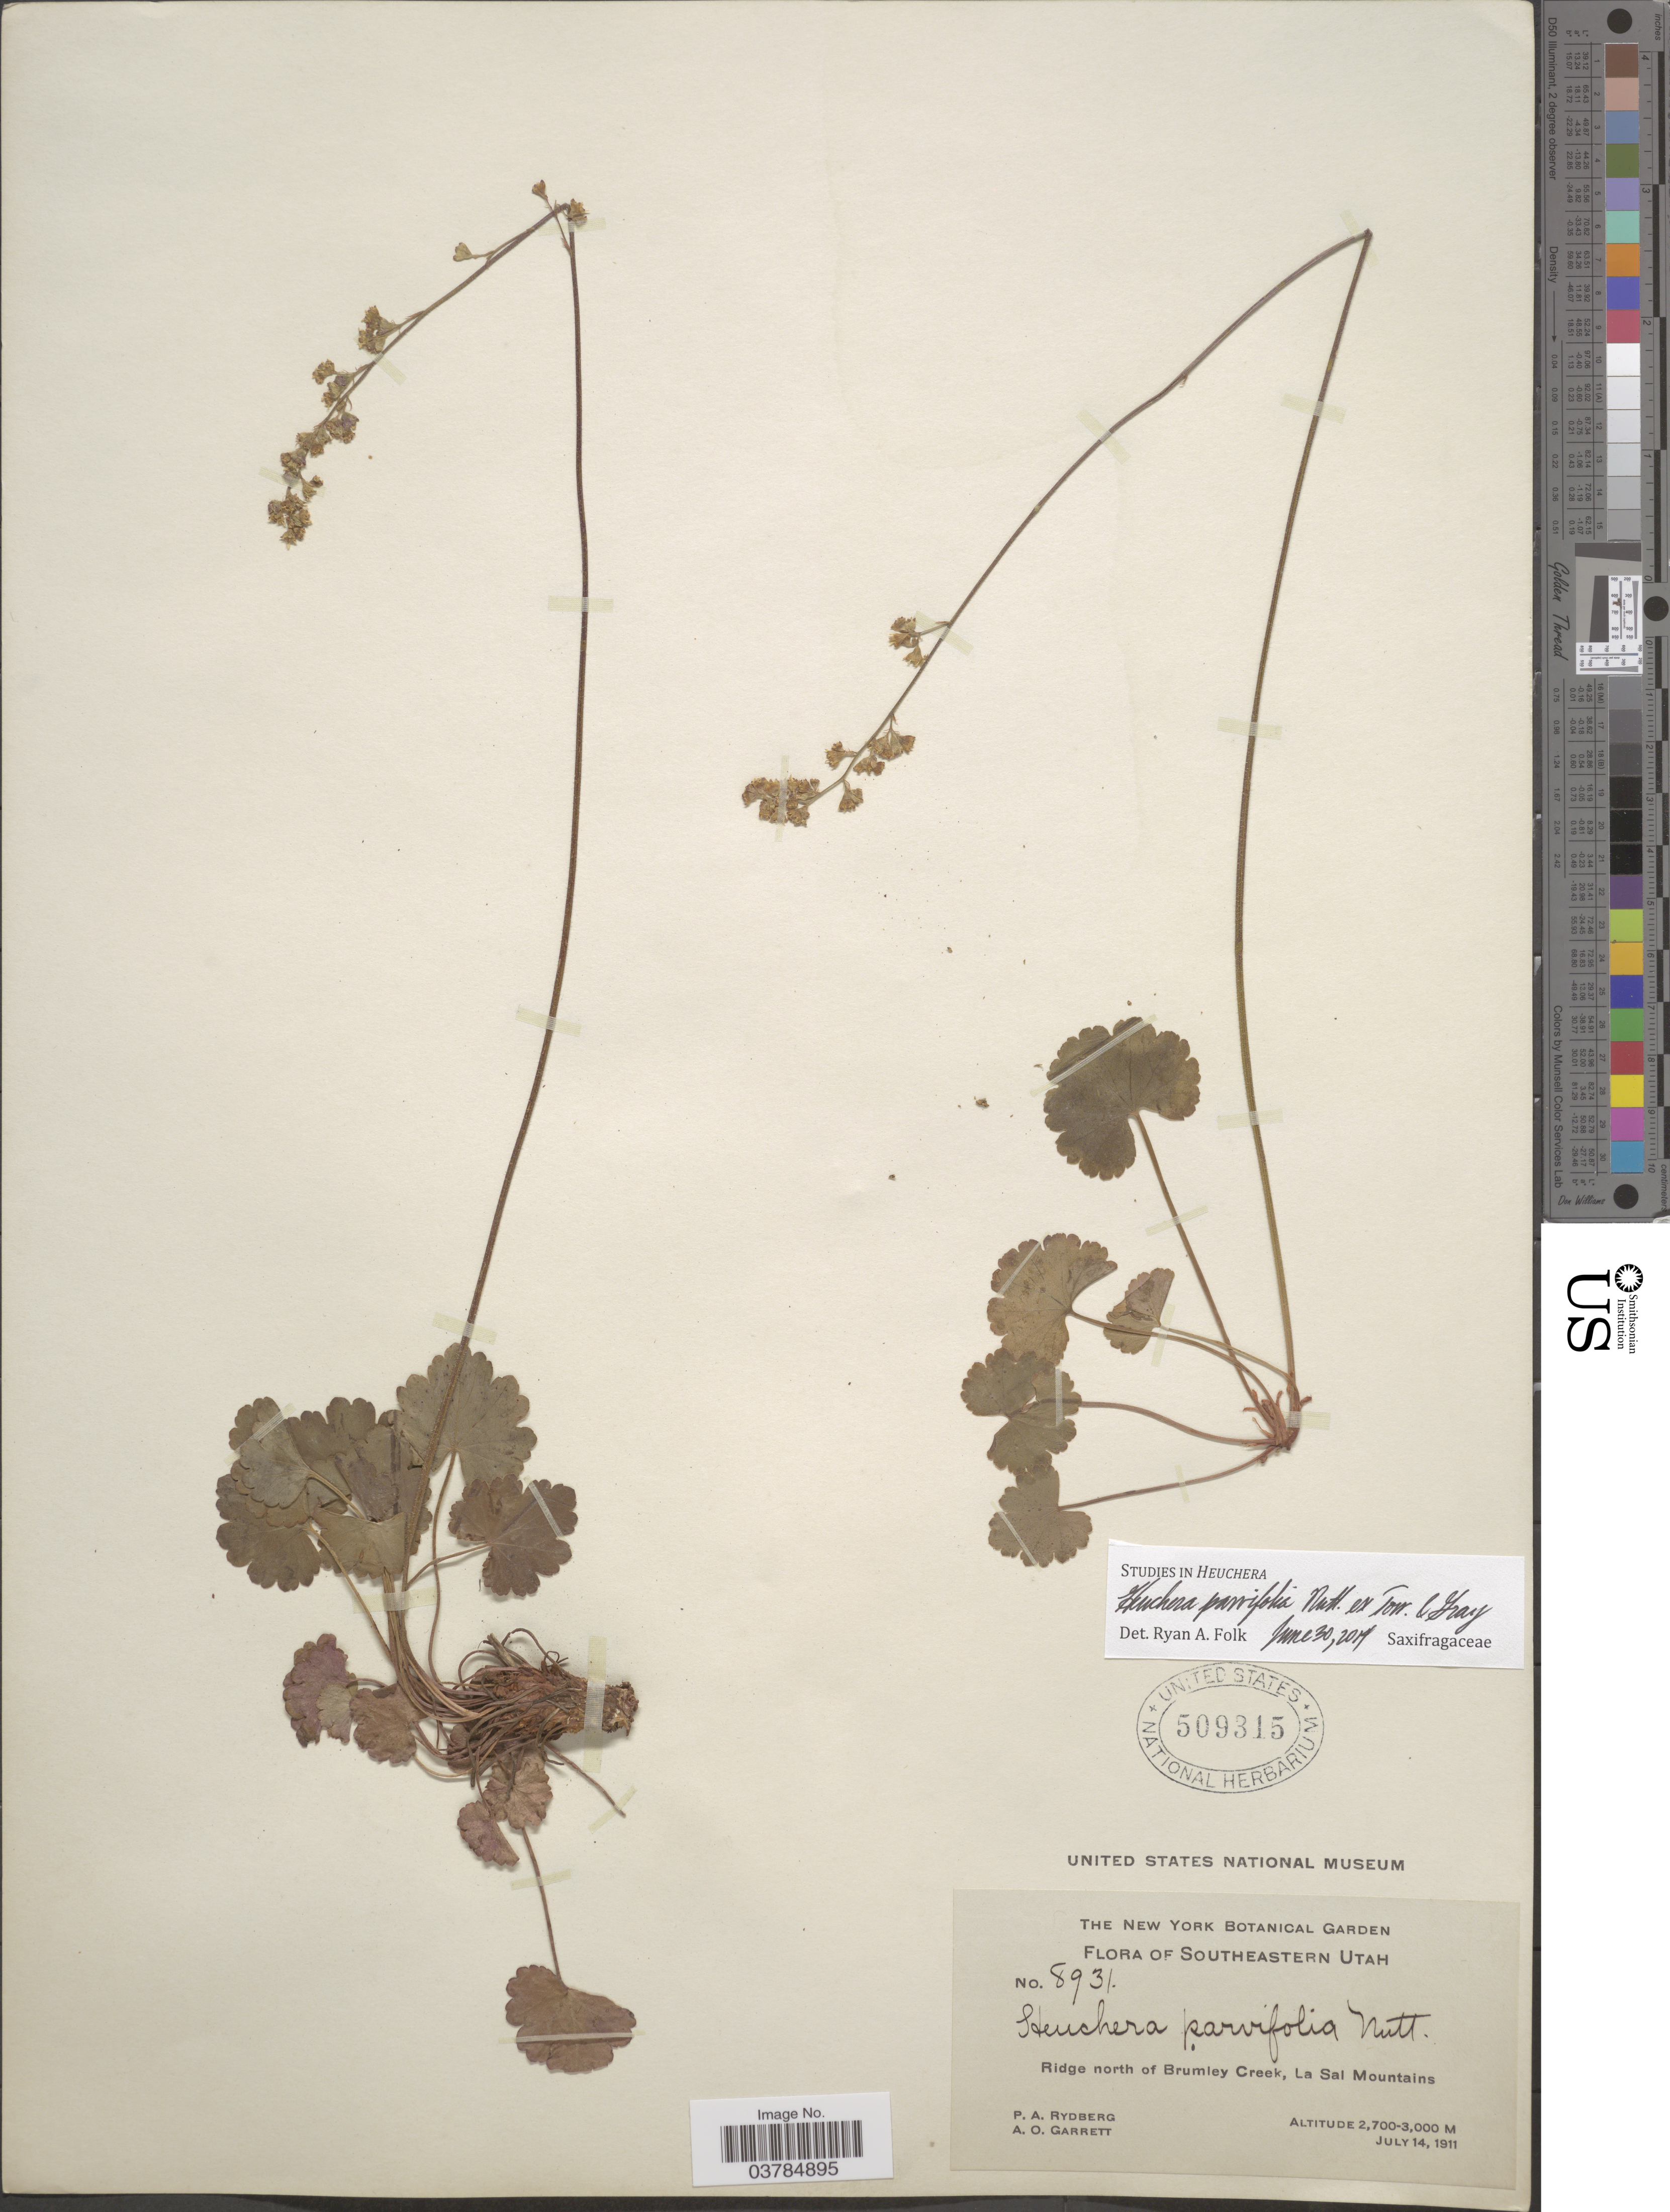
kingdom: Plantae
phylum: Tracheophyta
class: Magnoliopsida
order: Saxifragales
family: Saxifragaceae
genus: Heuchera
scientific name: Heuchera parvifolia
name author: Nutt.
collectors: P. A. Rydberg & A. O. Garrett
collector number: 8931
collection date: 1911-07-14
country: United States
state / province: Utah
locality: Southeastern Utah. Ridge north of Brumley Creek, La Sal Mountains.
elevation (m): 2700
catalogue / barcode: US 509315